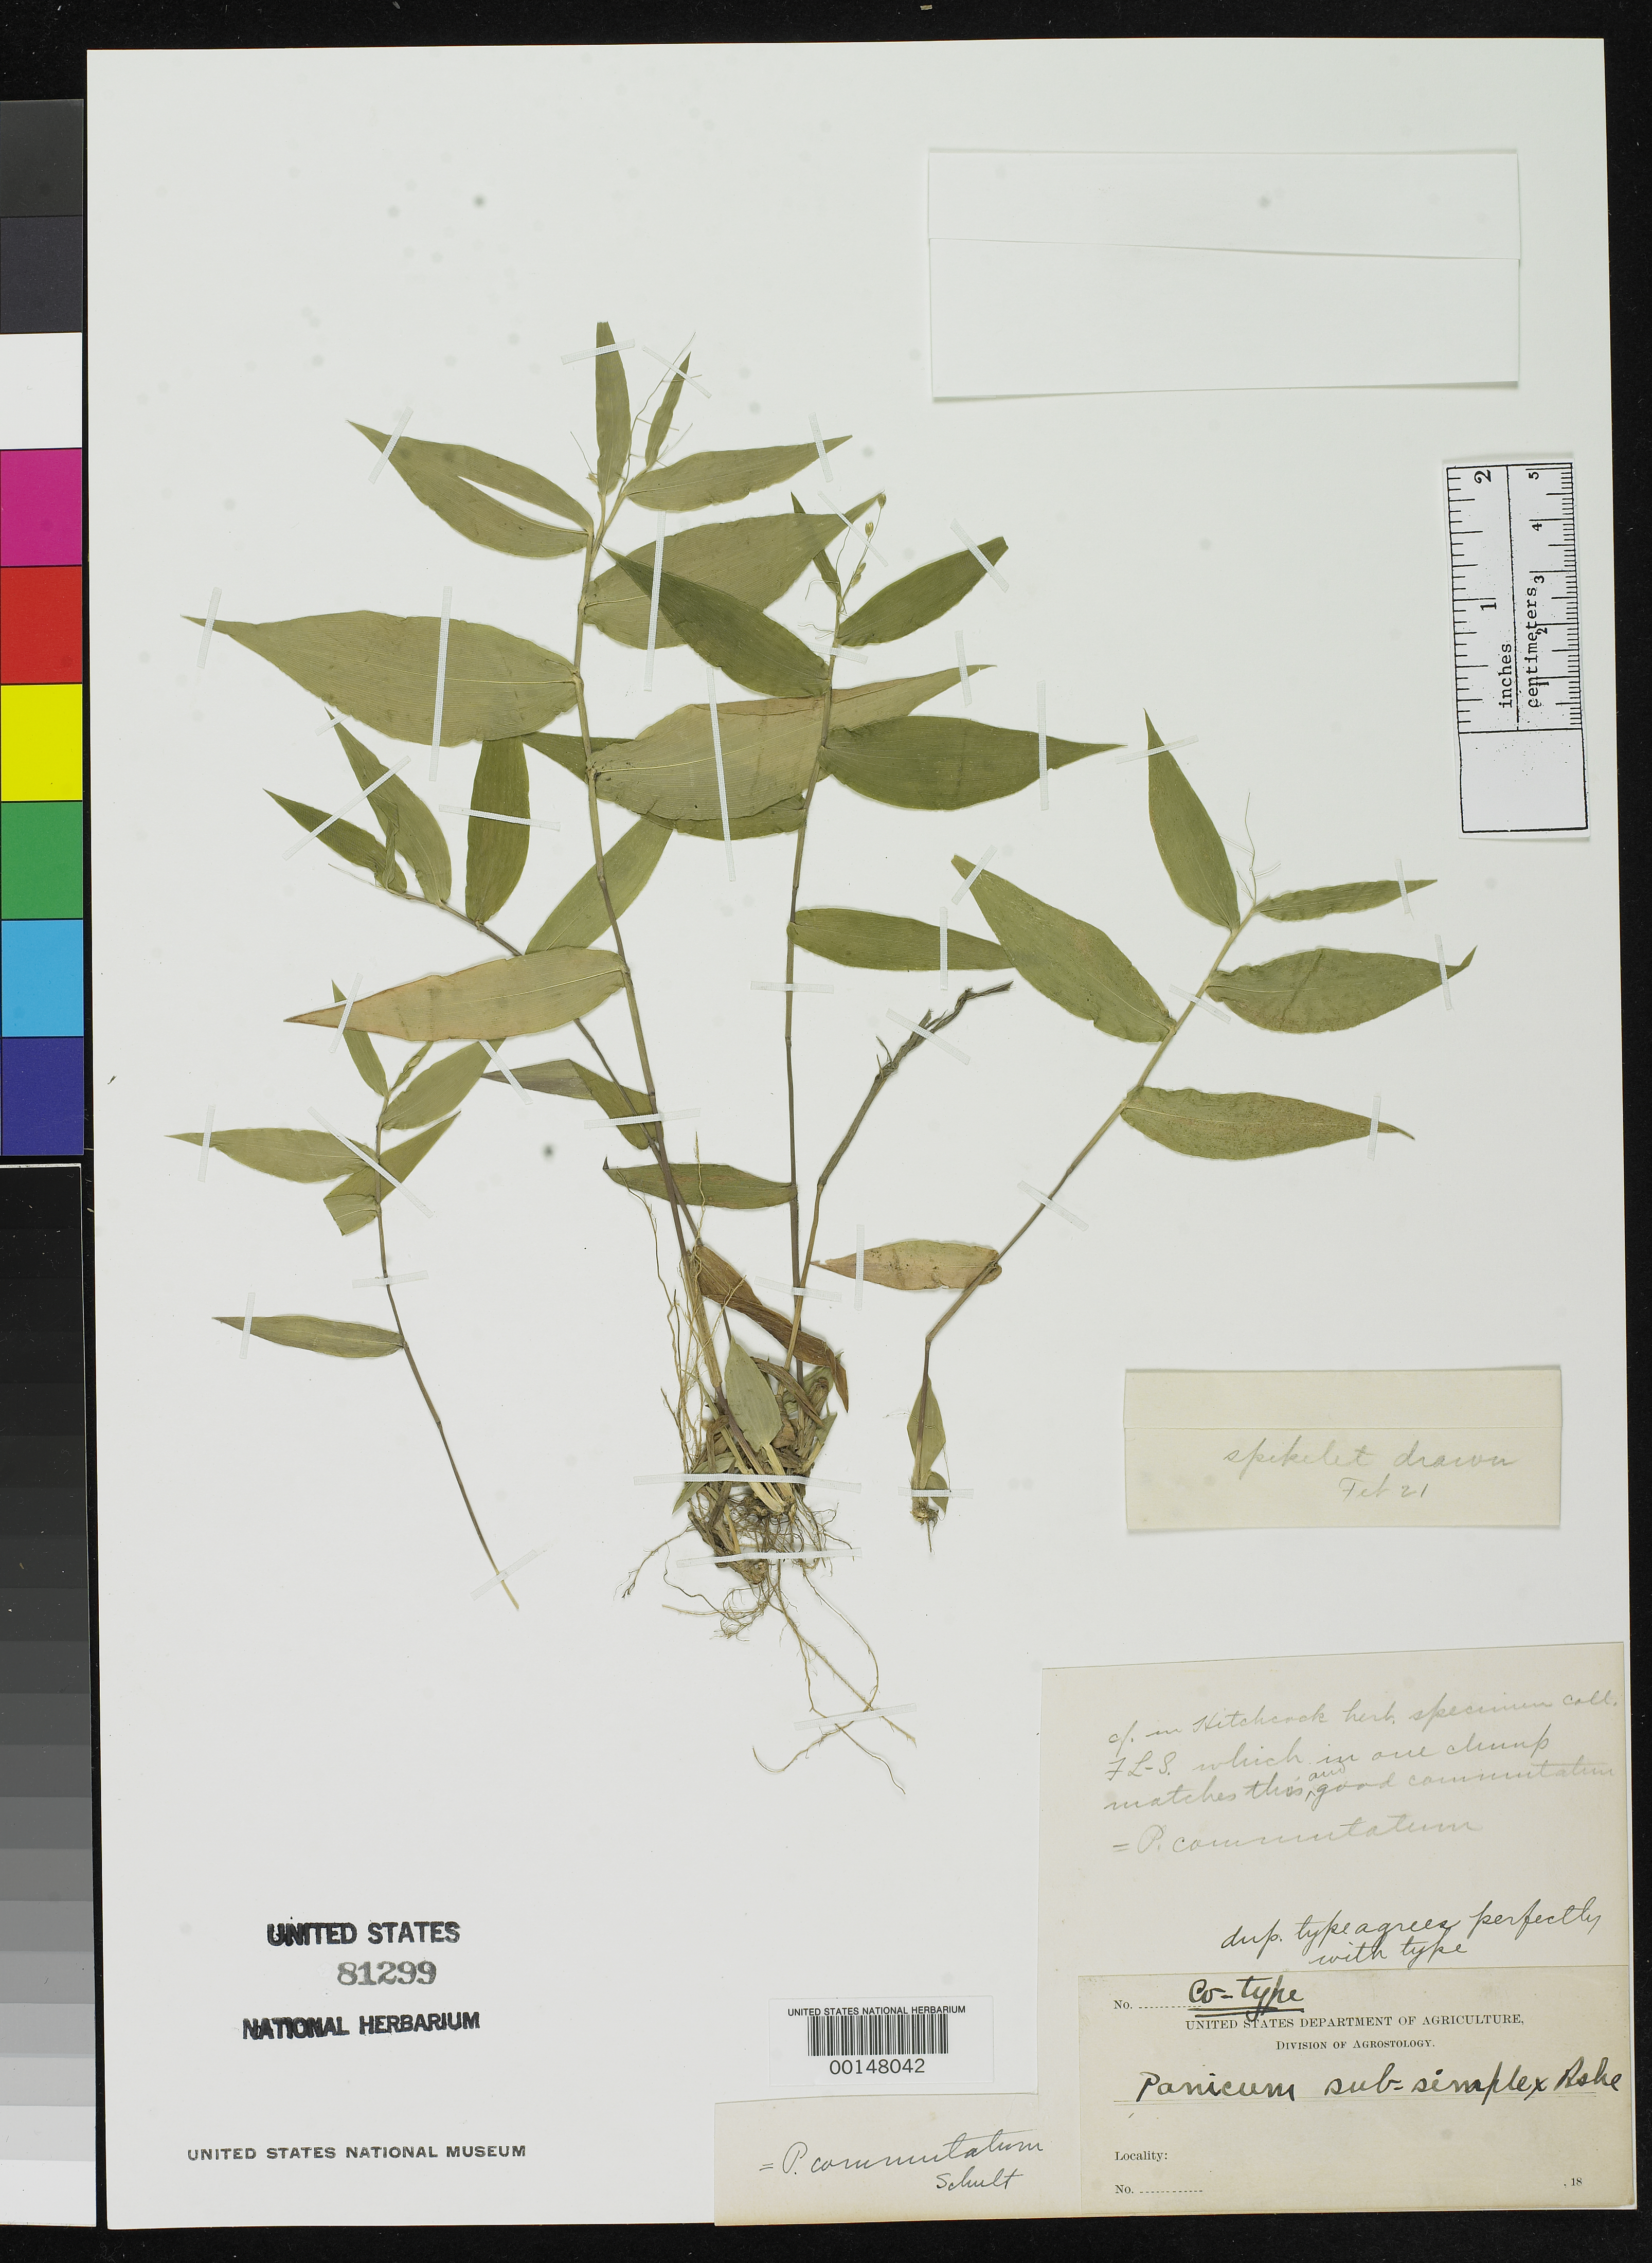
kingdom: Plantae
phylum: Tracheophyta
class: Liliopsida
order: Poales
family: Poaceae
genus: Panicum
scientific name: Panicum subsimplex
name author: Ashe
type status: Isotype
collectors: A. Commons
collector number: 355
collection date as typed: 16 Aug 1897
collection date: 1897-08-16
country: United States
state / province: Delaware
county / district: New Castle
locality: Wilmington.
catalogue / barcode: US 81299